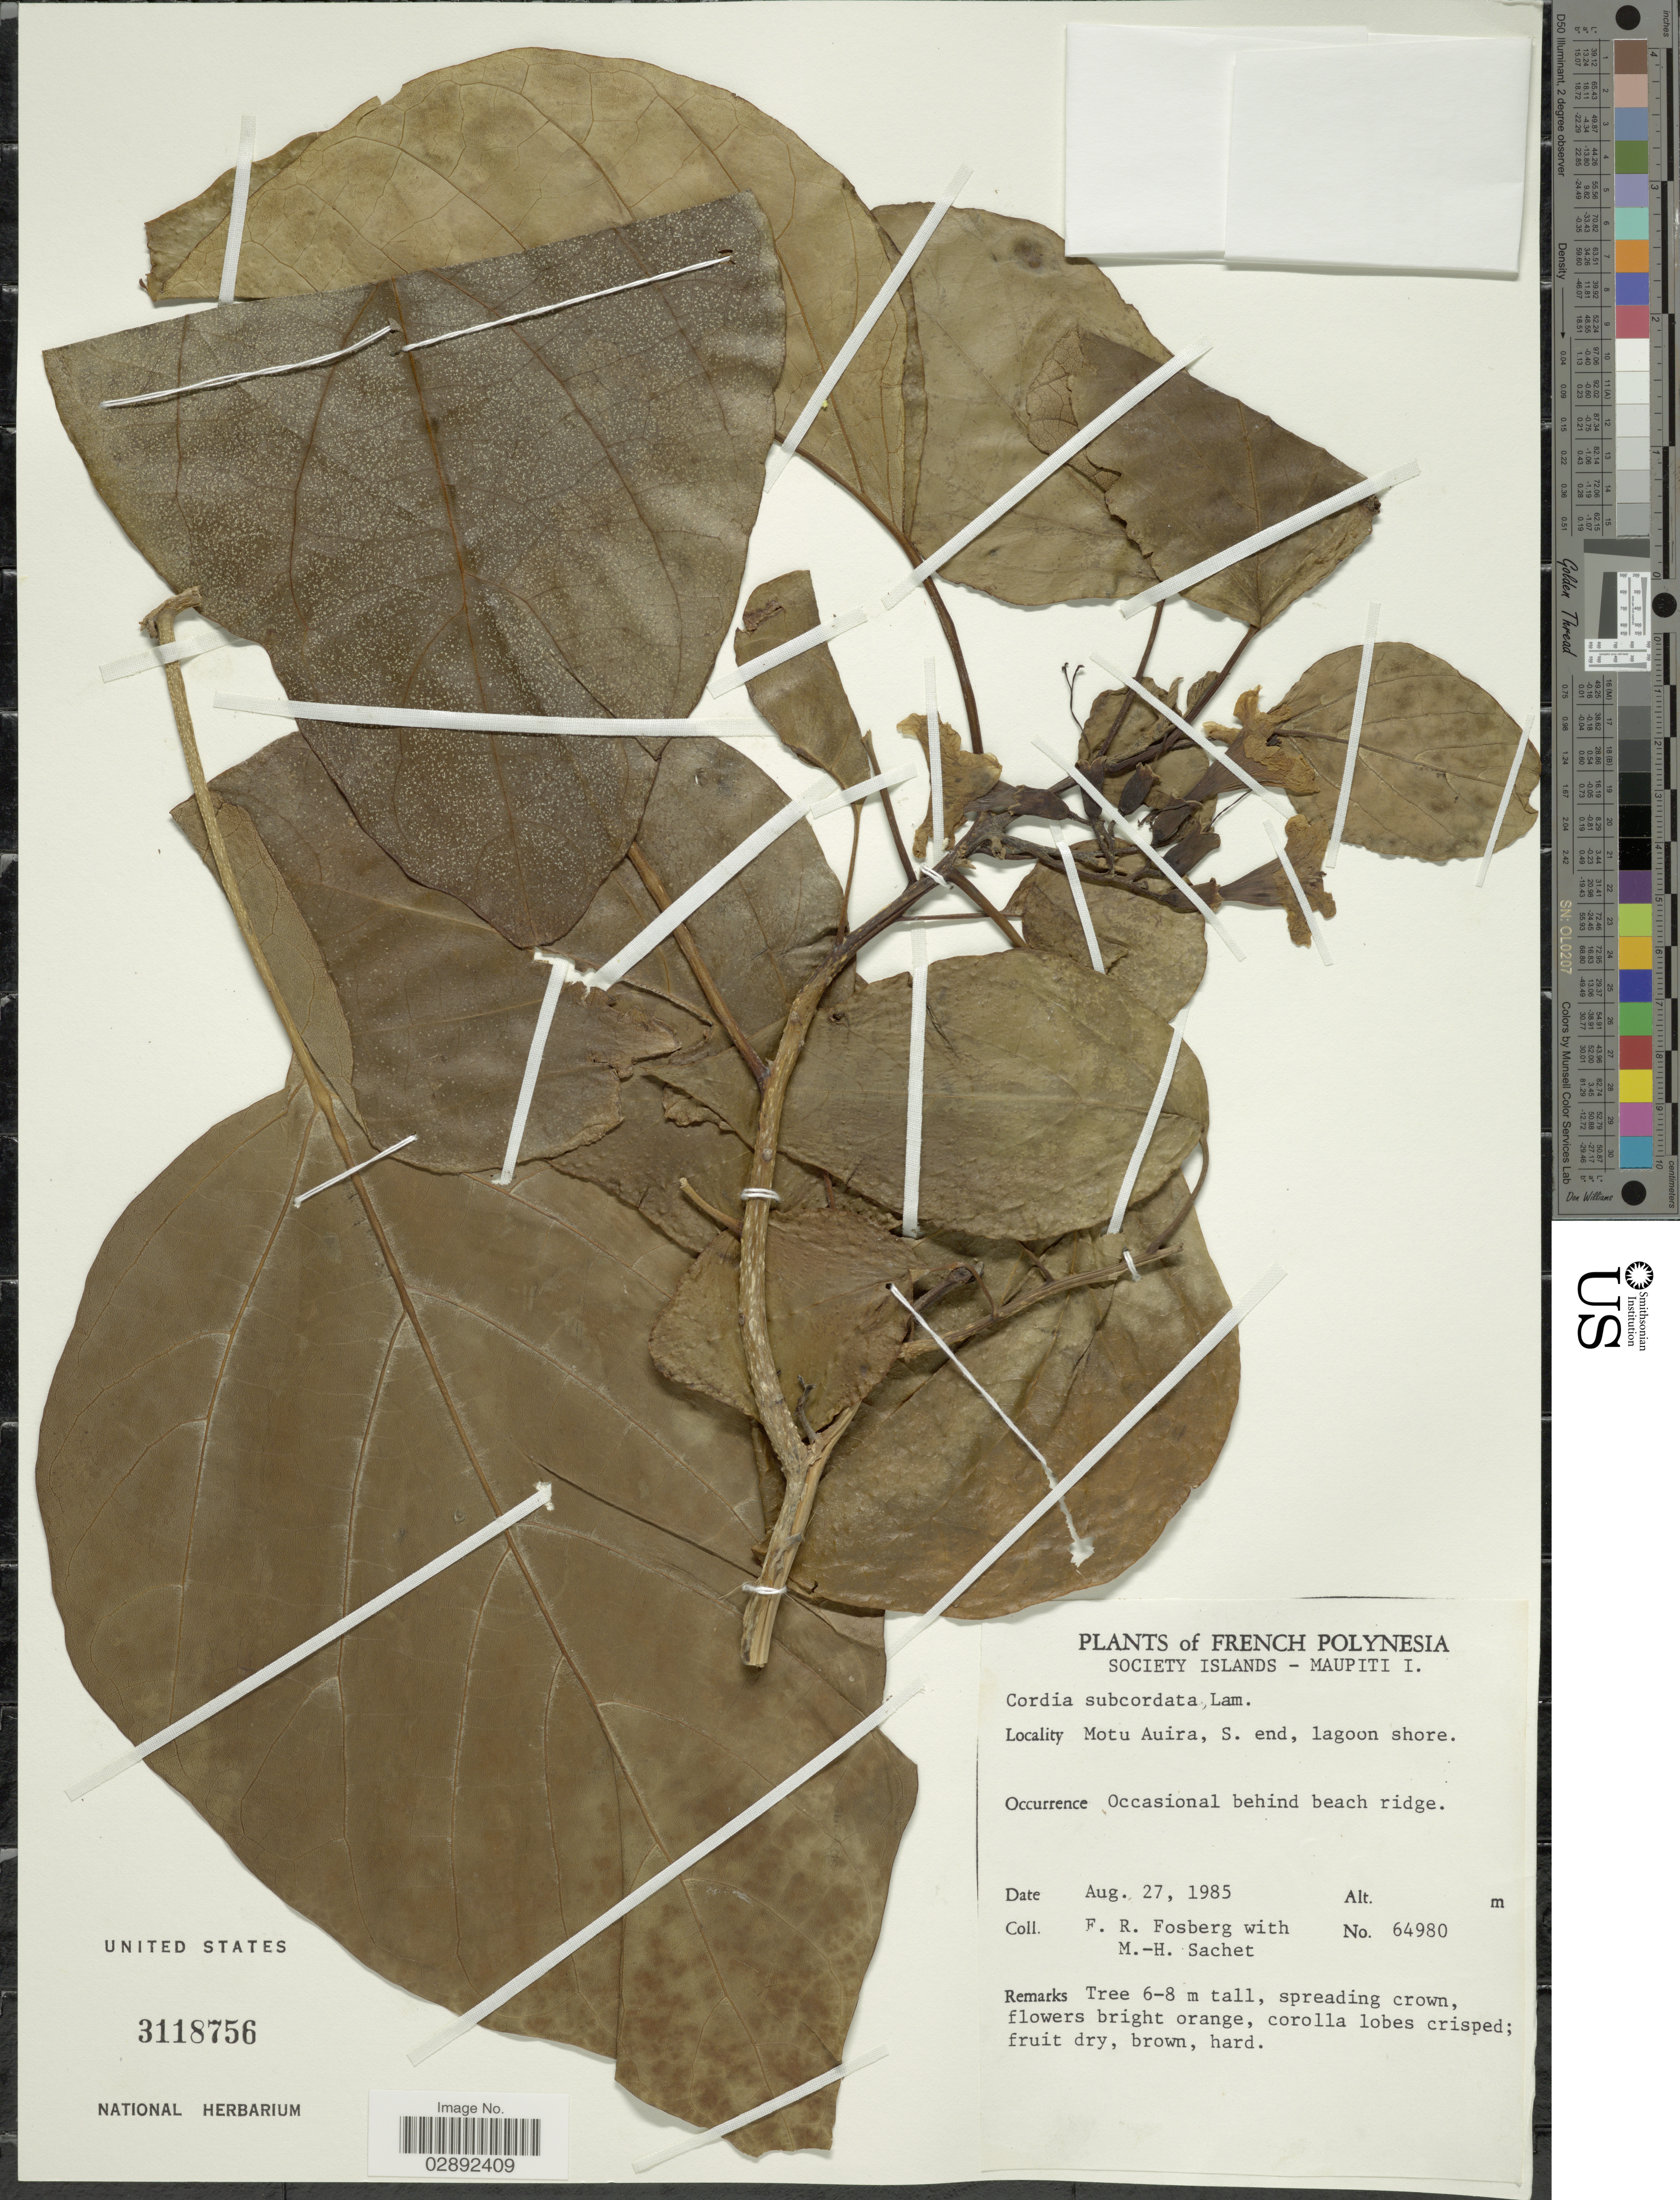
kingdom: Plantae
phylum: Tracheophyta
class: Magnoliopsida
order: Boraginales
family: Cordiaceae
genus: Cordia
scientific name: Cordia subcordata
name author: Lam.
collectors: F. R. Fosberg & M.-H. Sachet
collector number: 64980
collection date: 1985-08-27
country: French Polynesia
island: Maupiti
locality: Society Islands - Maupiti I. Motu Auira, S. end, lagoon shore.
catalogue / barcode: US 3118756